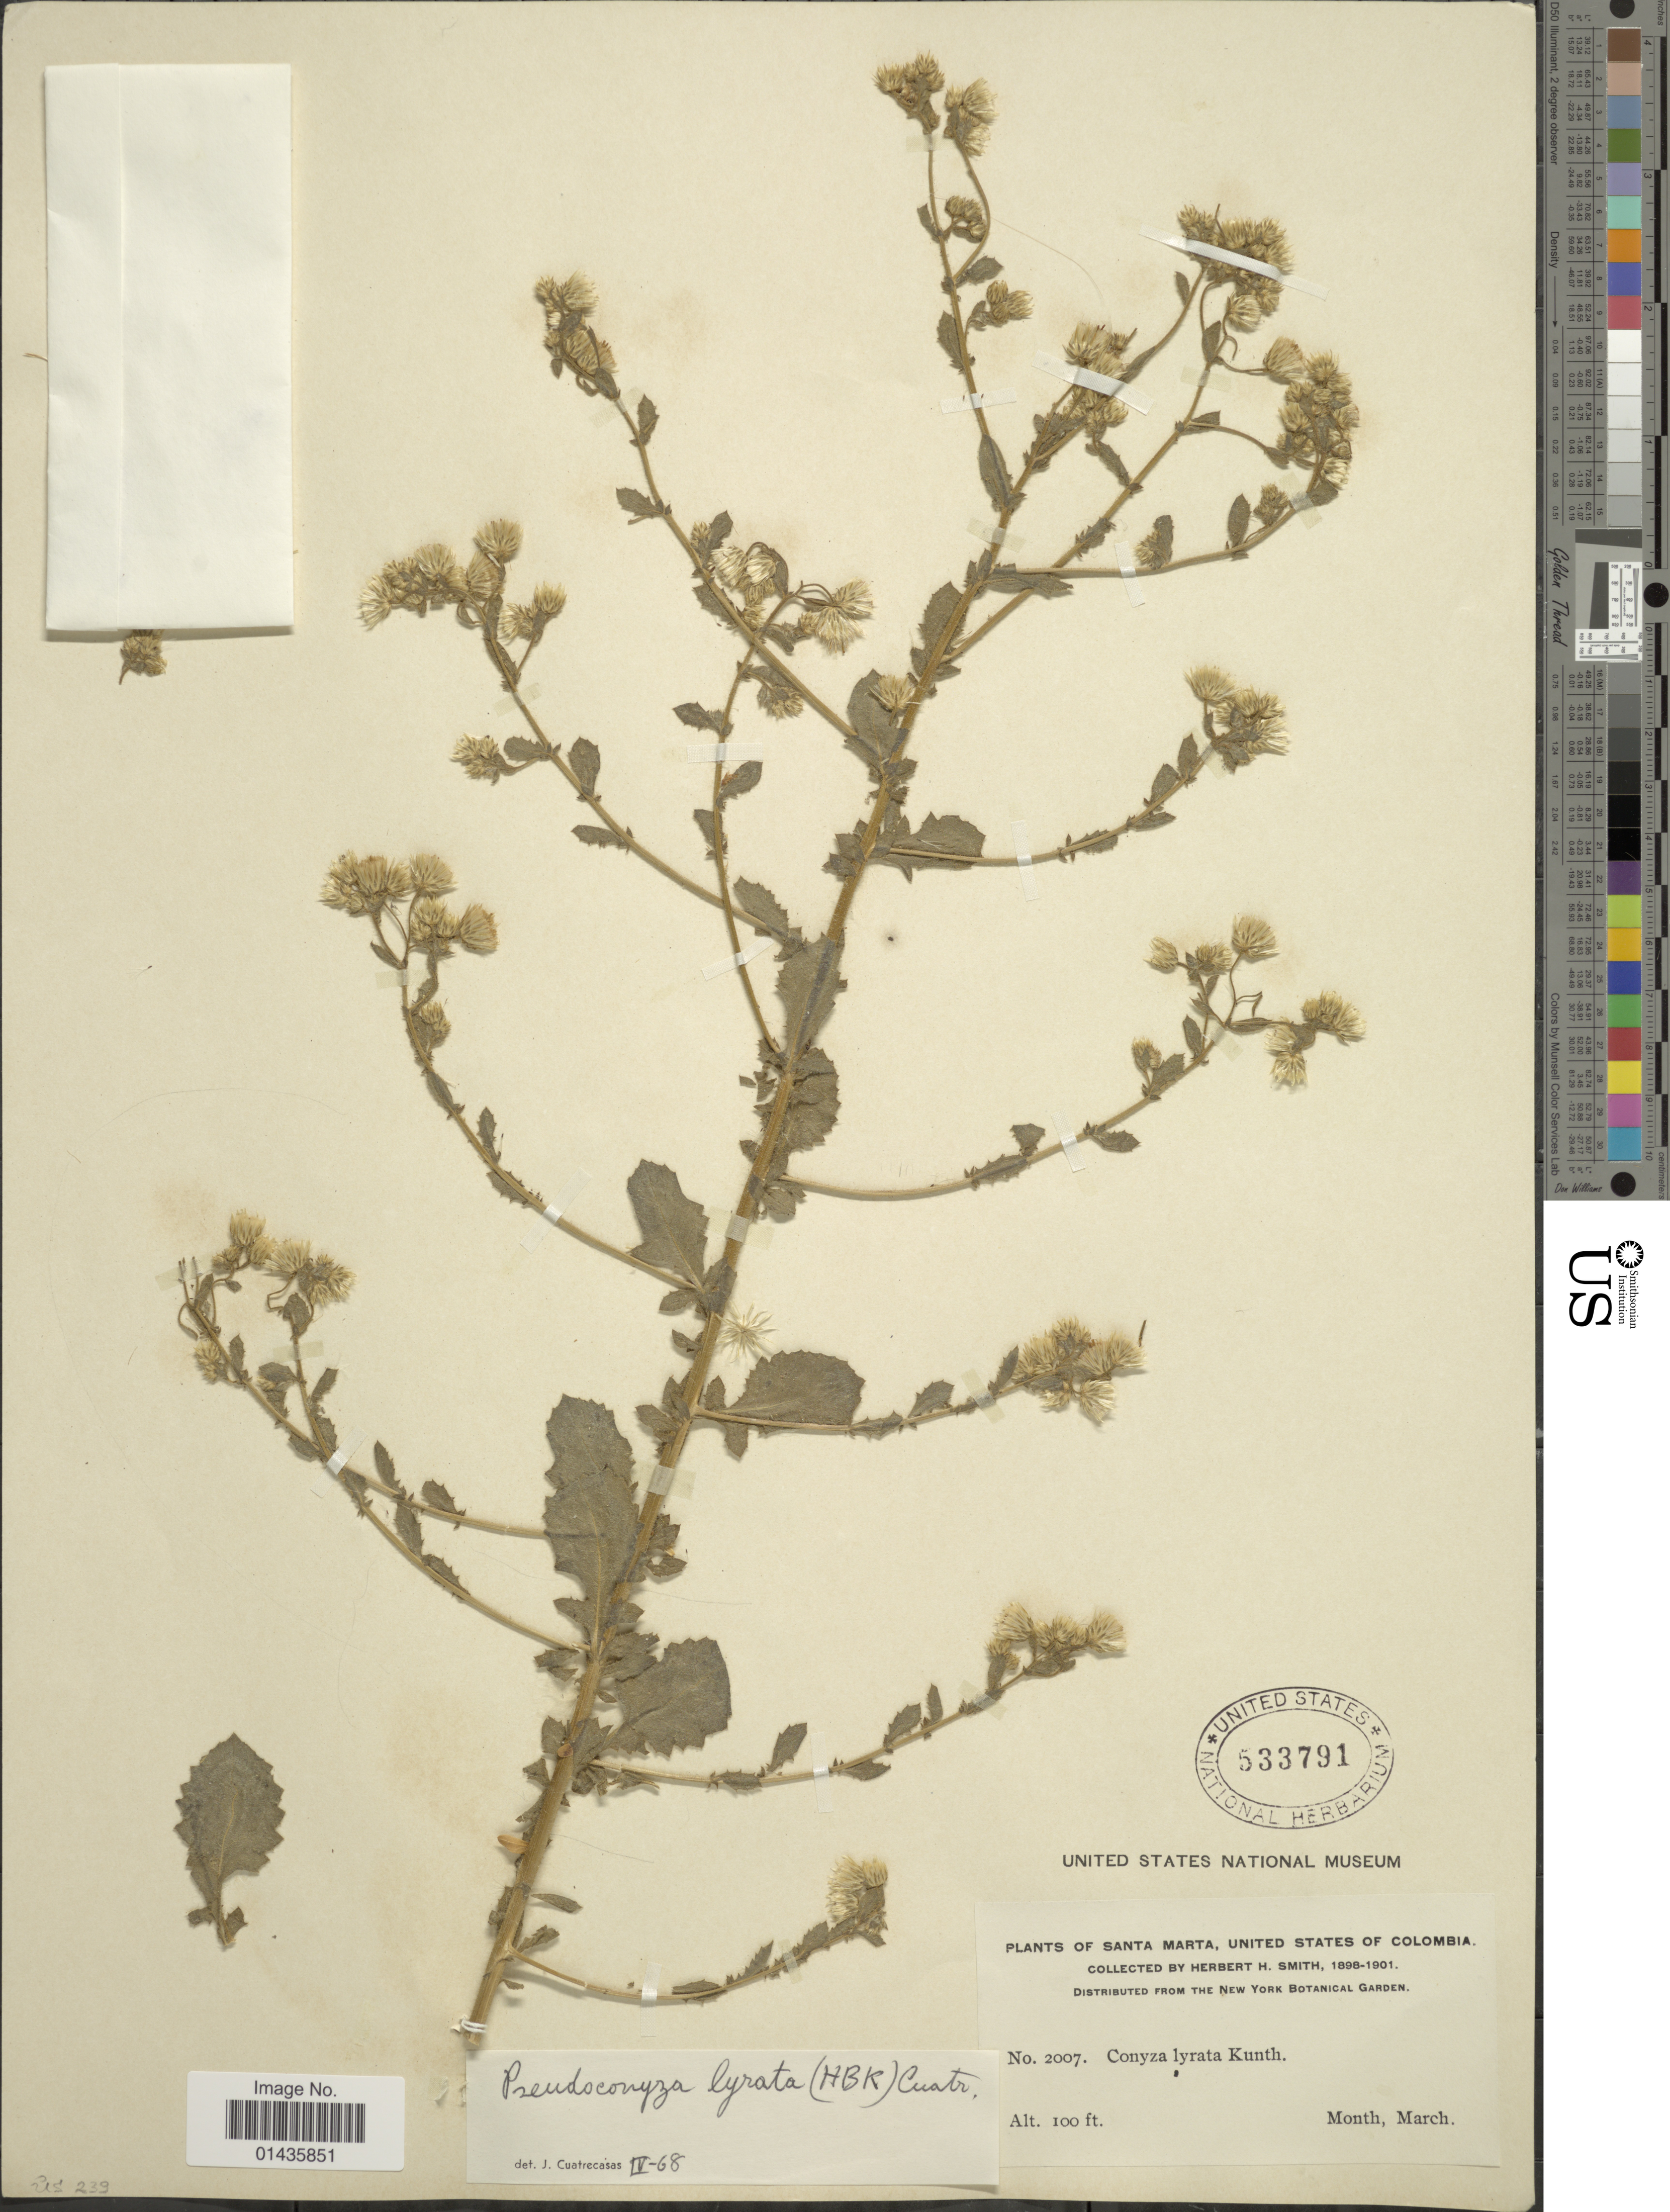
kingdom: Plantae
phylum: Tracheophyta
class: Magnoliopsida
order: Asterales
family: Asteraceae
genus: Pseudoconyza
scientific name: Pseudoconyza lyrata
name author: (Kunth) Cuatrec.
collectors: Herbert H. Smith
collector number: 2007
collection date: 1898-03/1901-03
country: Colombia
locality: Santa Marta, United States of Colombia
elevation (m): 30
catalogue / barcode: US 533791